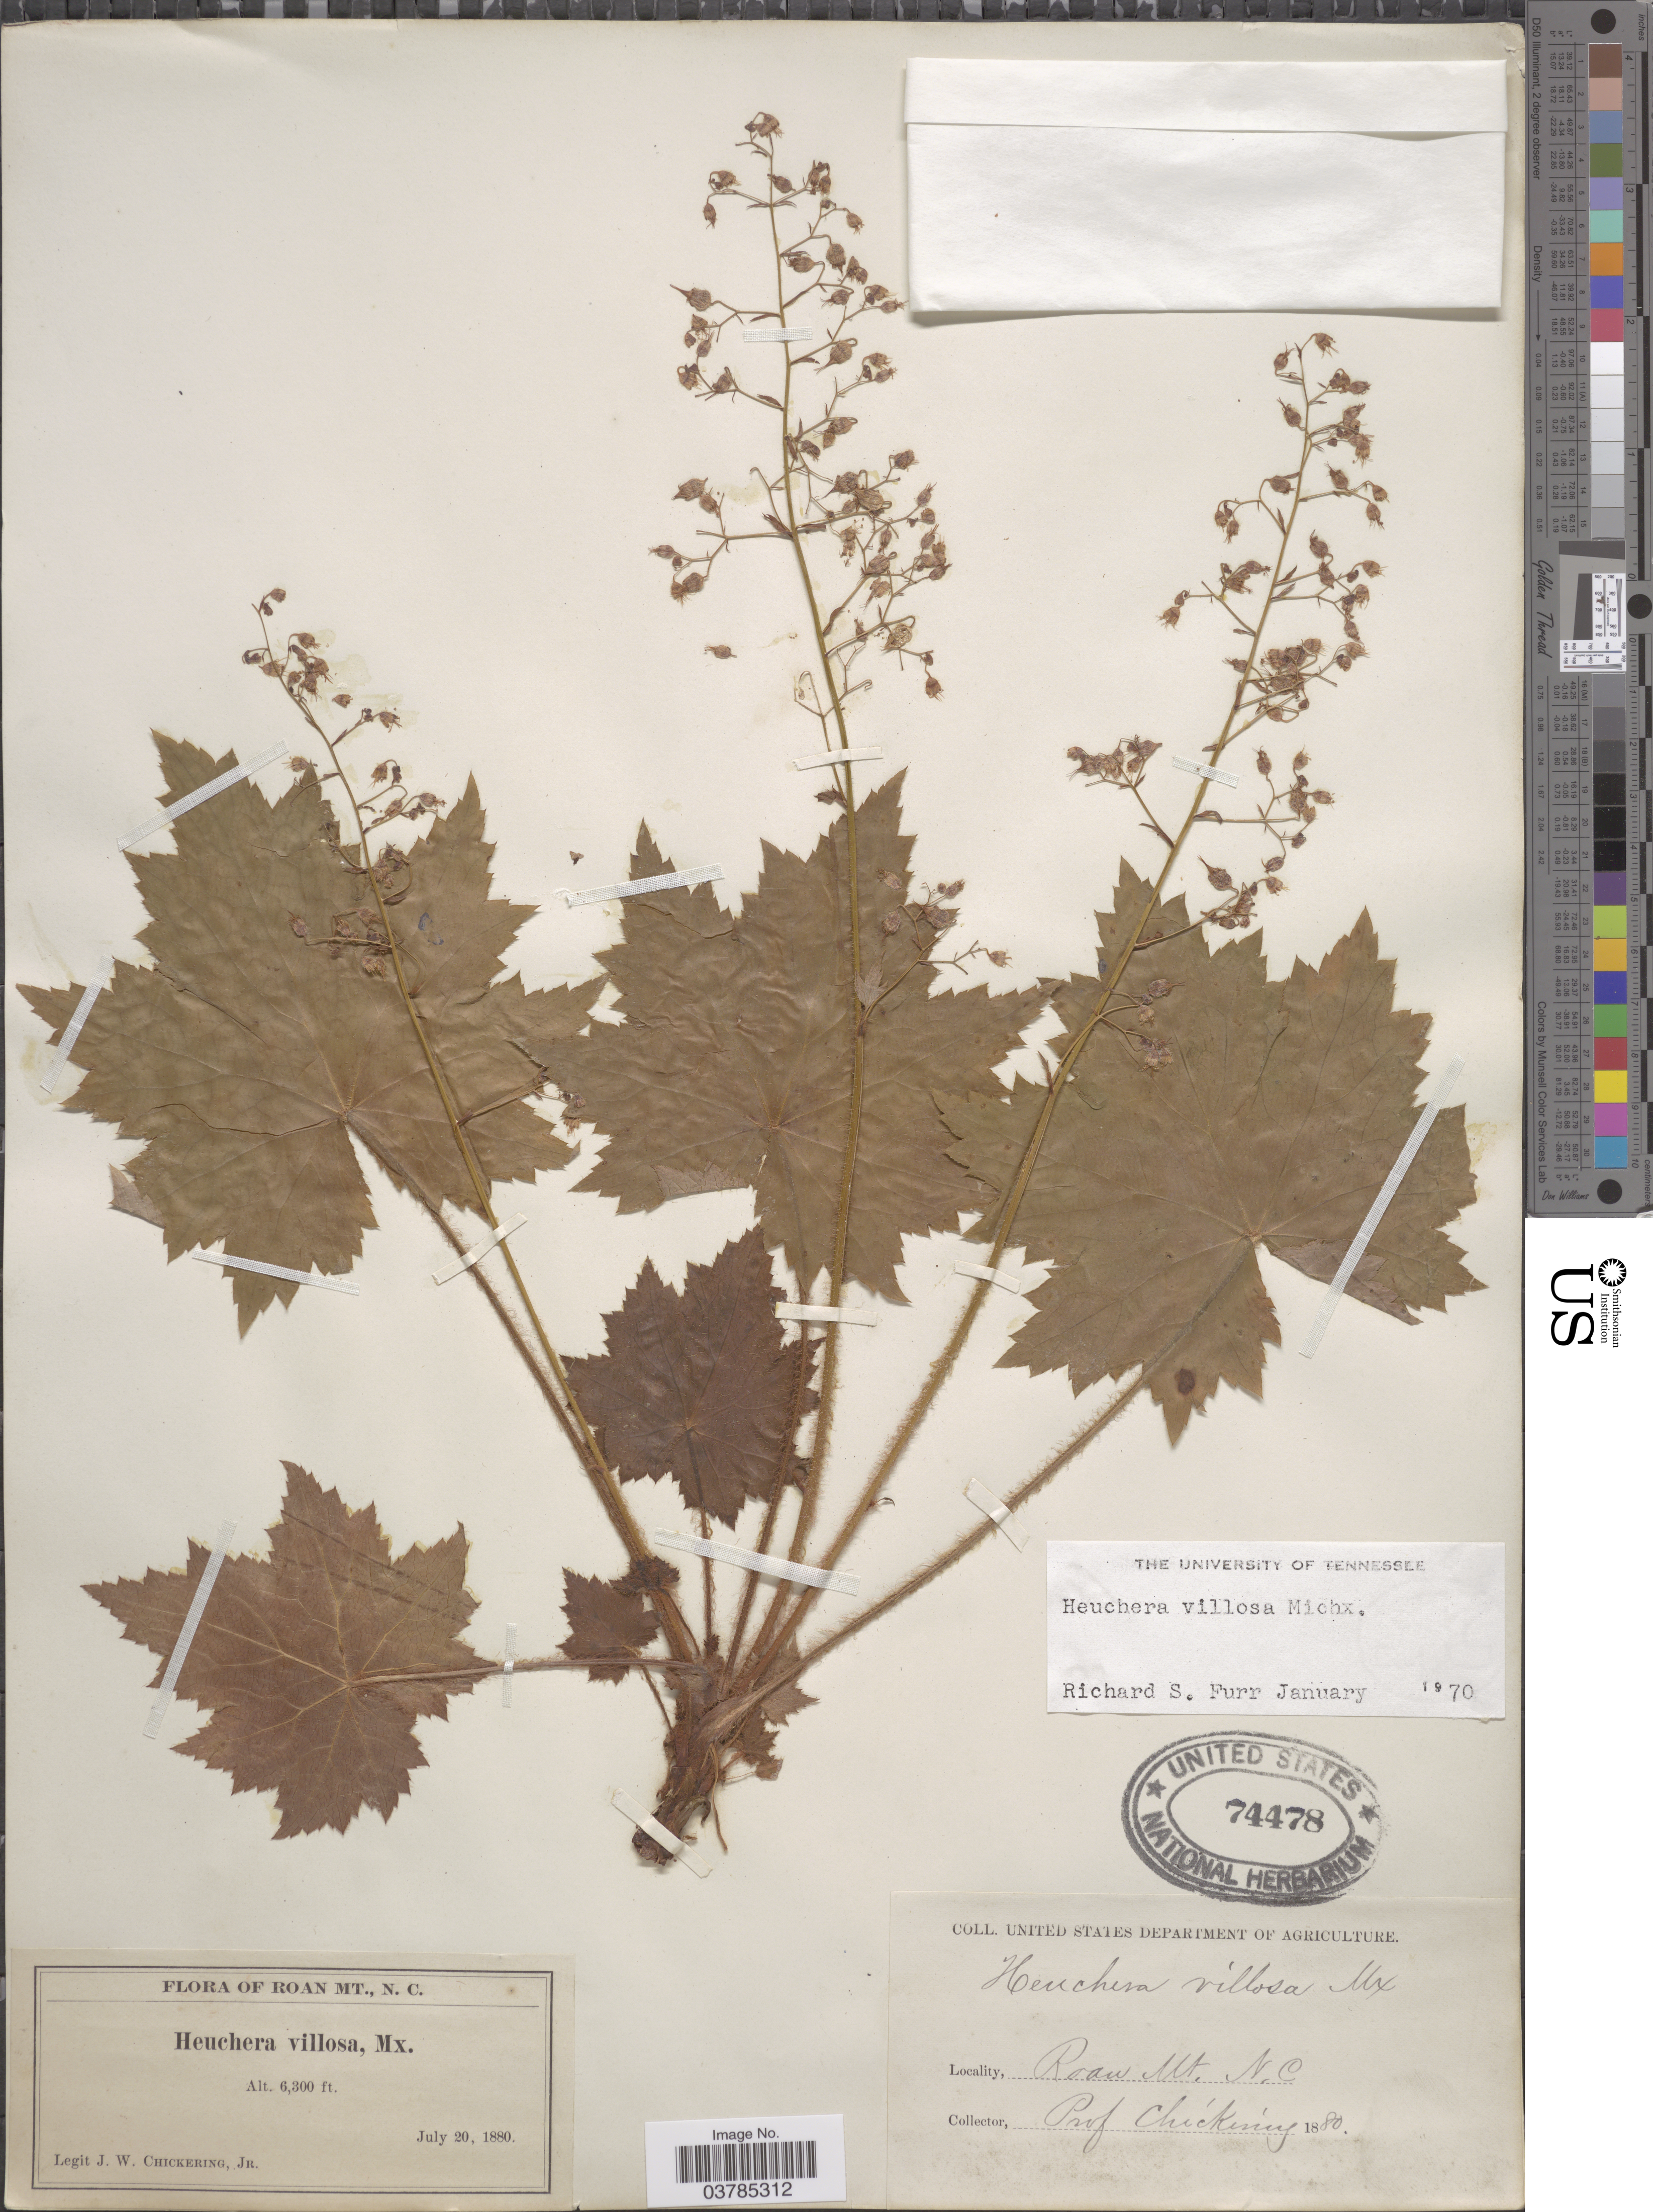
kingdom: Plantae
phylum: Tracheophyta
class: Magnoliopsida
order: Saxifragales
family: Saxifragaceae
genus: Heuchera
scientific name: Heuchera villosa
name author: Michx.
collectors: J. W. Chickering Jr.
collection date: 1880-07-20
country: United States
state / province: North Carolina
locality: Roan Mt.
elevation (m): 1920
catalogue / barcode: US 74478